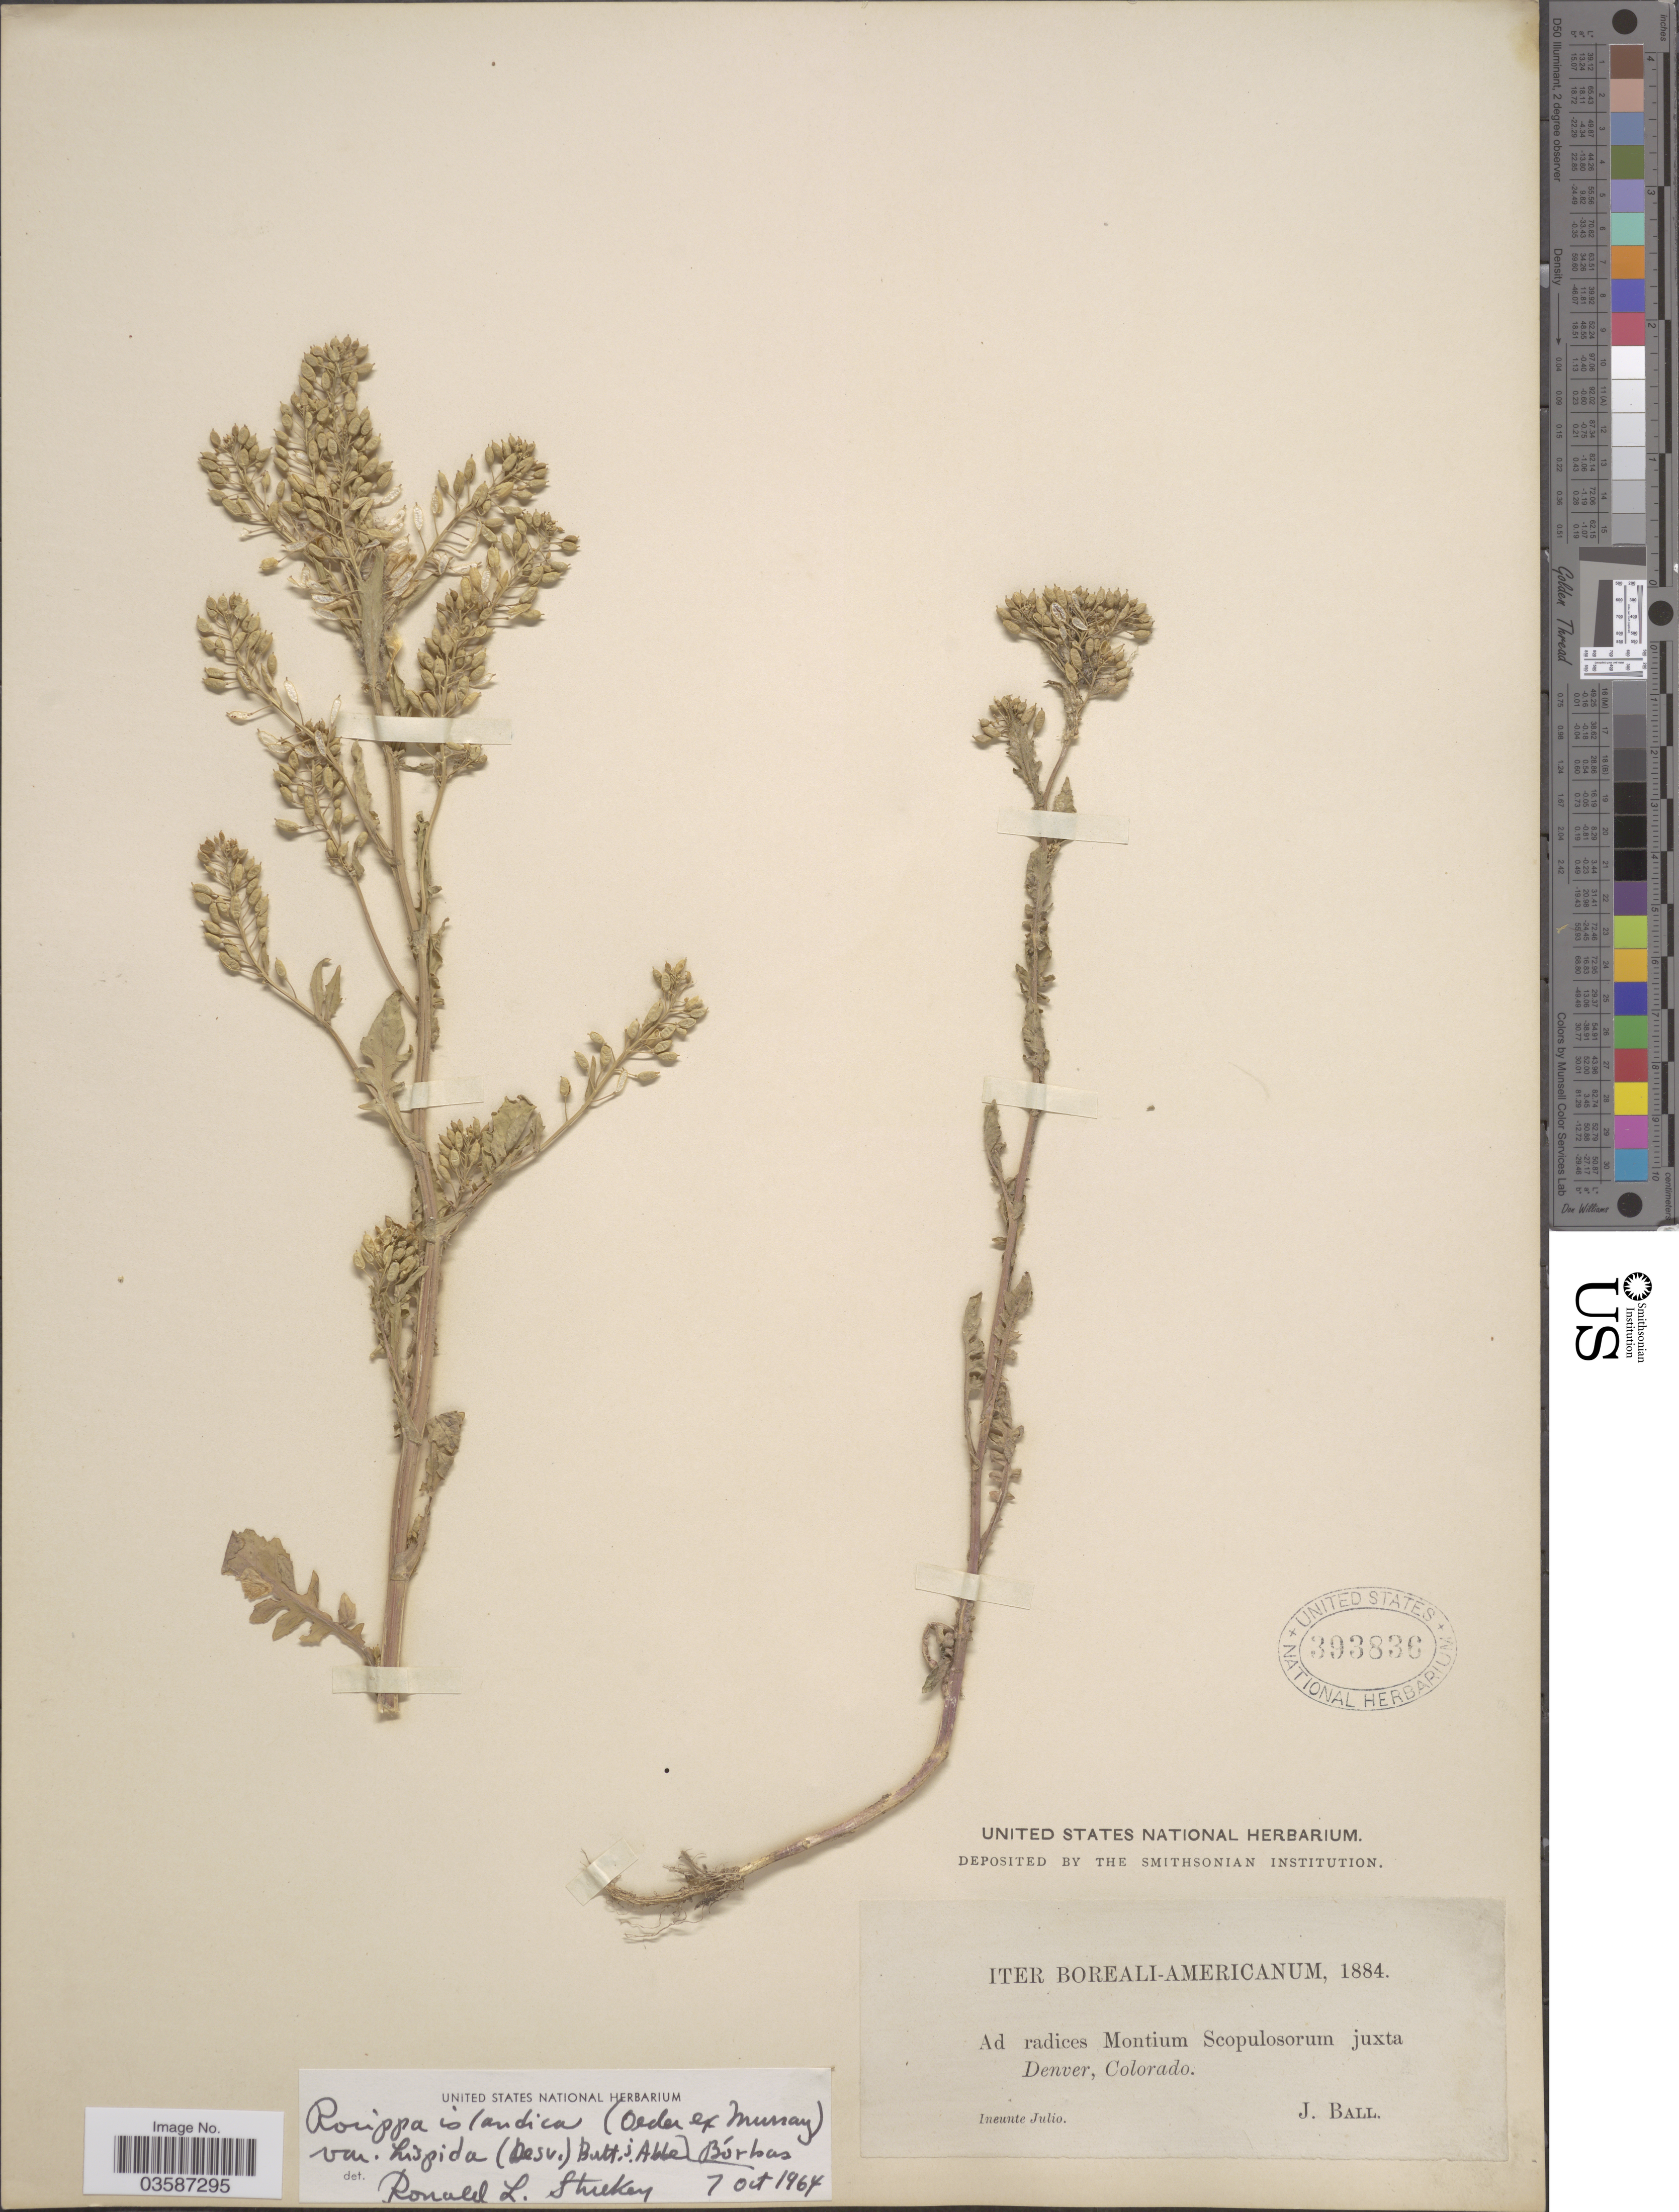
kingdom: Plantae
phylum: Tracheophyta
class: Magnoliopsida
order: Brassicales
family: Brassicaceae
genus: Rorippa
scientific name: Rorippa islandica var. hispida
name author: (Desv.) Butters & Abbe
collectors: J. Ball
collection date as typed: Ineunte Julio 1884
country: United States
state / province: Colorado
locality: Ad radices Montium Scopulosorum juxta Denver.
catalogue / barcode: US 393836